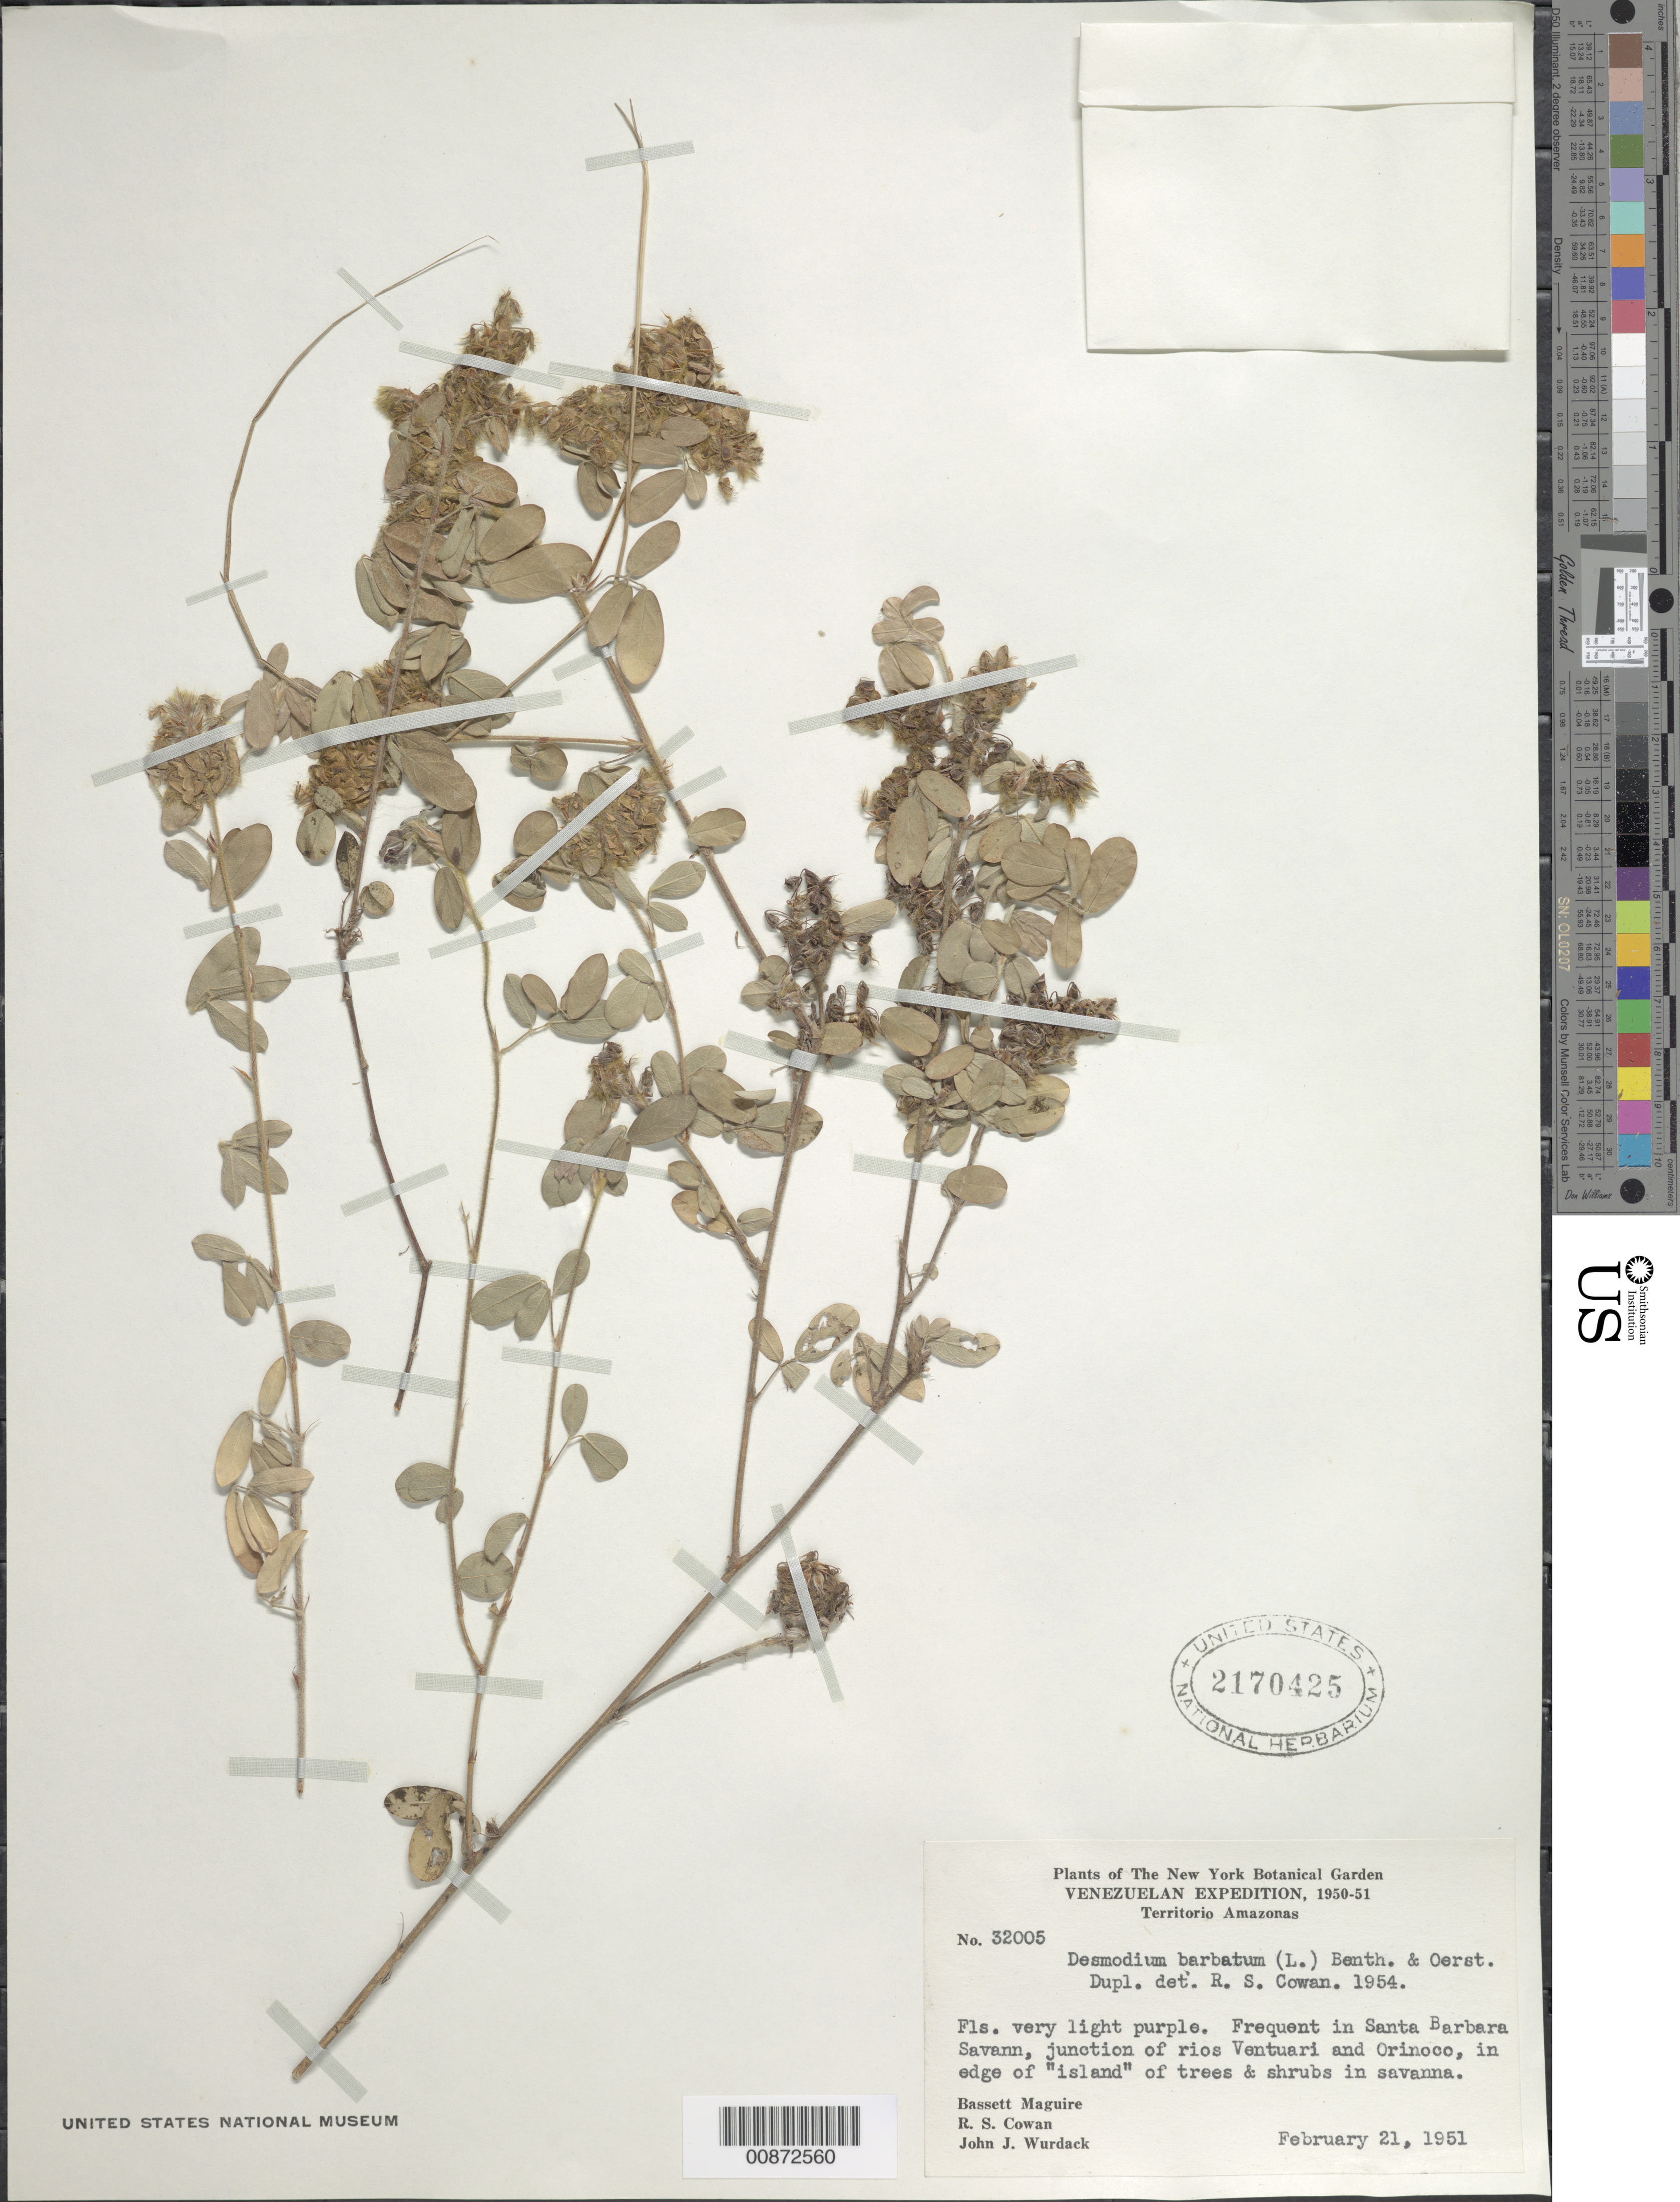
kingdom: Plantae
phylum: Tracheophyta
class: Magnoliopsida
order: Fabales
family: Fabaceae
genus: Grona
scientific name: Grona barbata var. barbata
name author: (L.) H. Ohashi & K. Ohashi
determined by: Strong, Mark T., (BOT), Smithsonian Institution - National Museum of Natural History (UNITED STATES)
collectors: B. Maguire, R. S. Cowan & J. J. Wurdack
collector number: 32005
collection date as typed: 21-Feb-51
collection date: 1951-02-21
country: Venezuela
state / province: Amazonas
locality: Santa Barbara Savanna, junction of Ríos Ventuari & Orinoco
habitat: Edge of "island" of trees and shrubs in savanna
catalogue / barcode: US 2170425